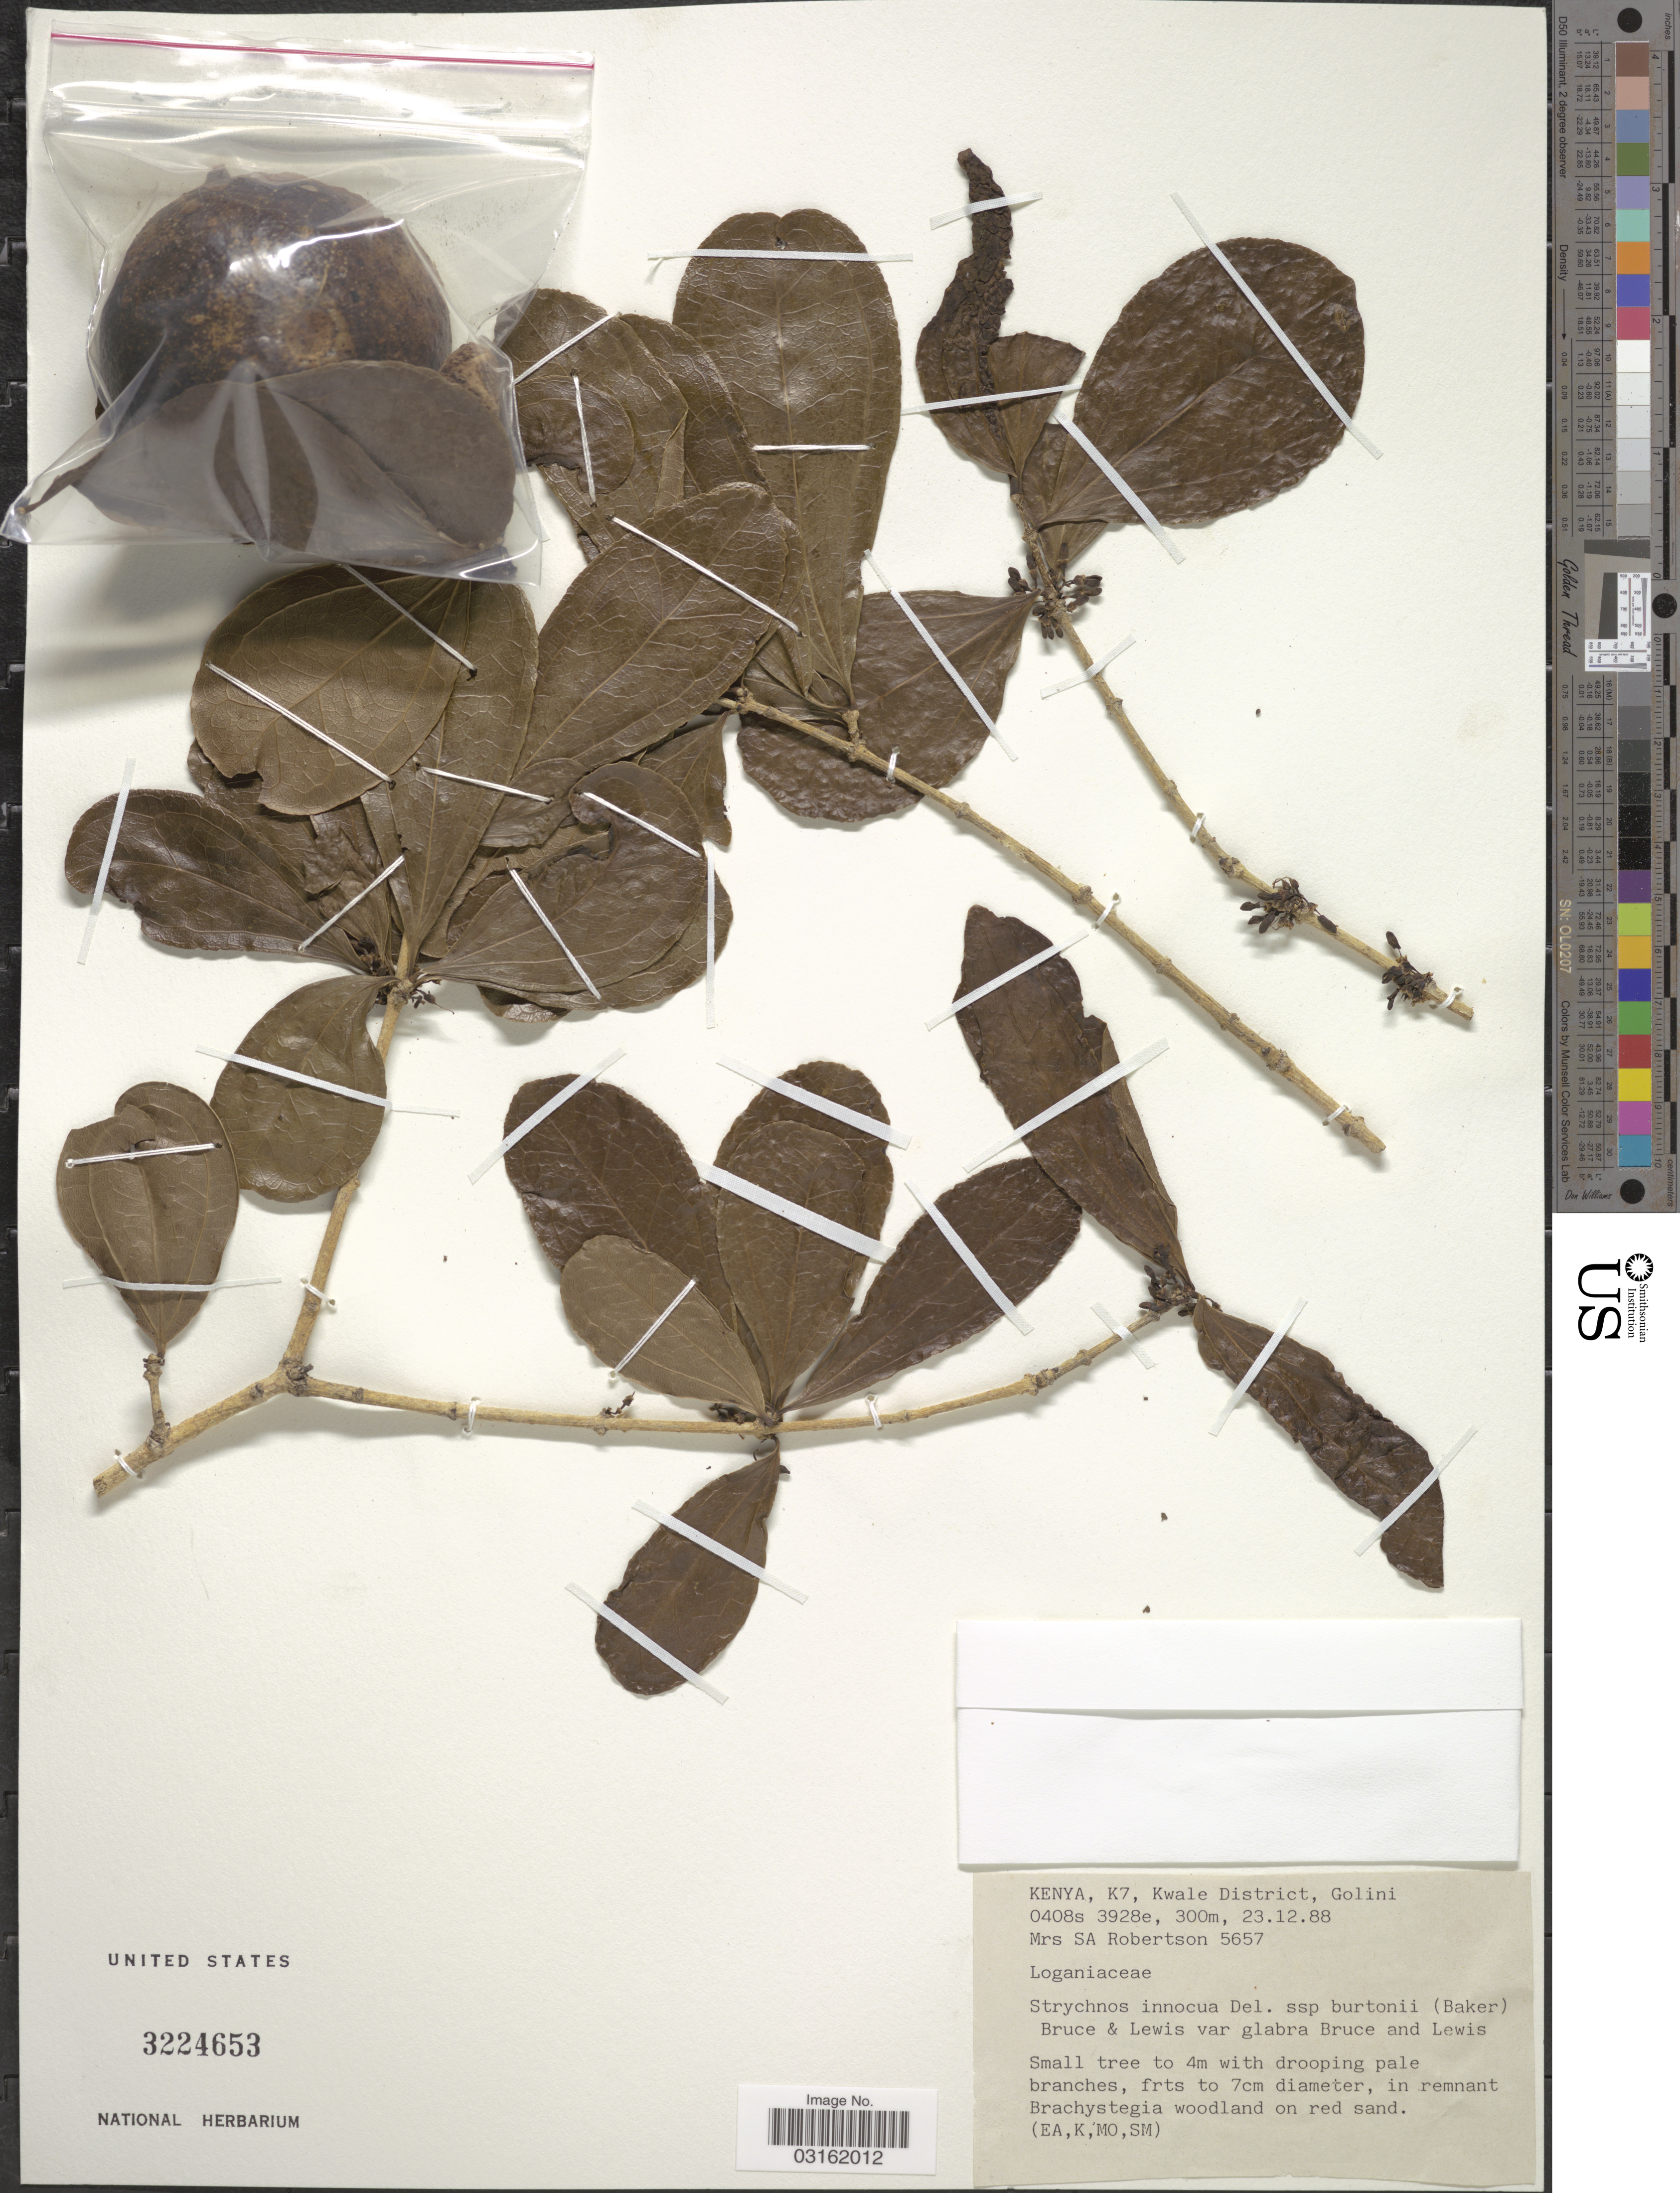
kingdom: Plantae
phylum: Tracheophyta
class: Magnoliopsida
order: Gentianales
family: Loganiaceae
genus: Strychnos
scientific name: Strychnos innocua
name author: Delile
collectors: S. Robertson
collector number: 5657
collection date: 1988-12-23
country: Kenya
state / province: Kwale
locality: K7, Kwale District, Golini.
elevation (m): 300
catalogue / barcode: US 3224653